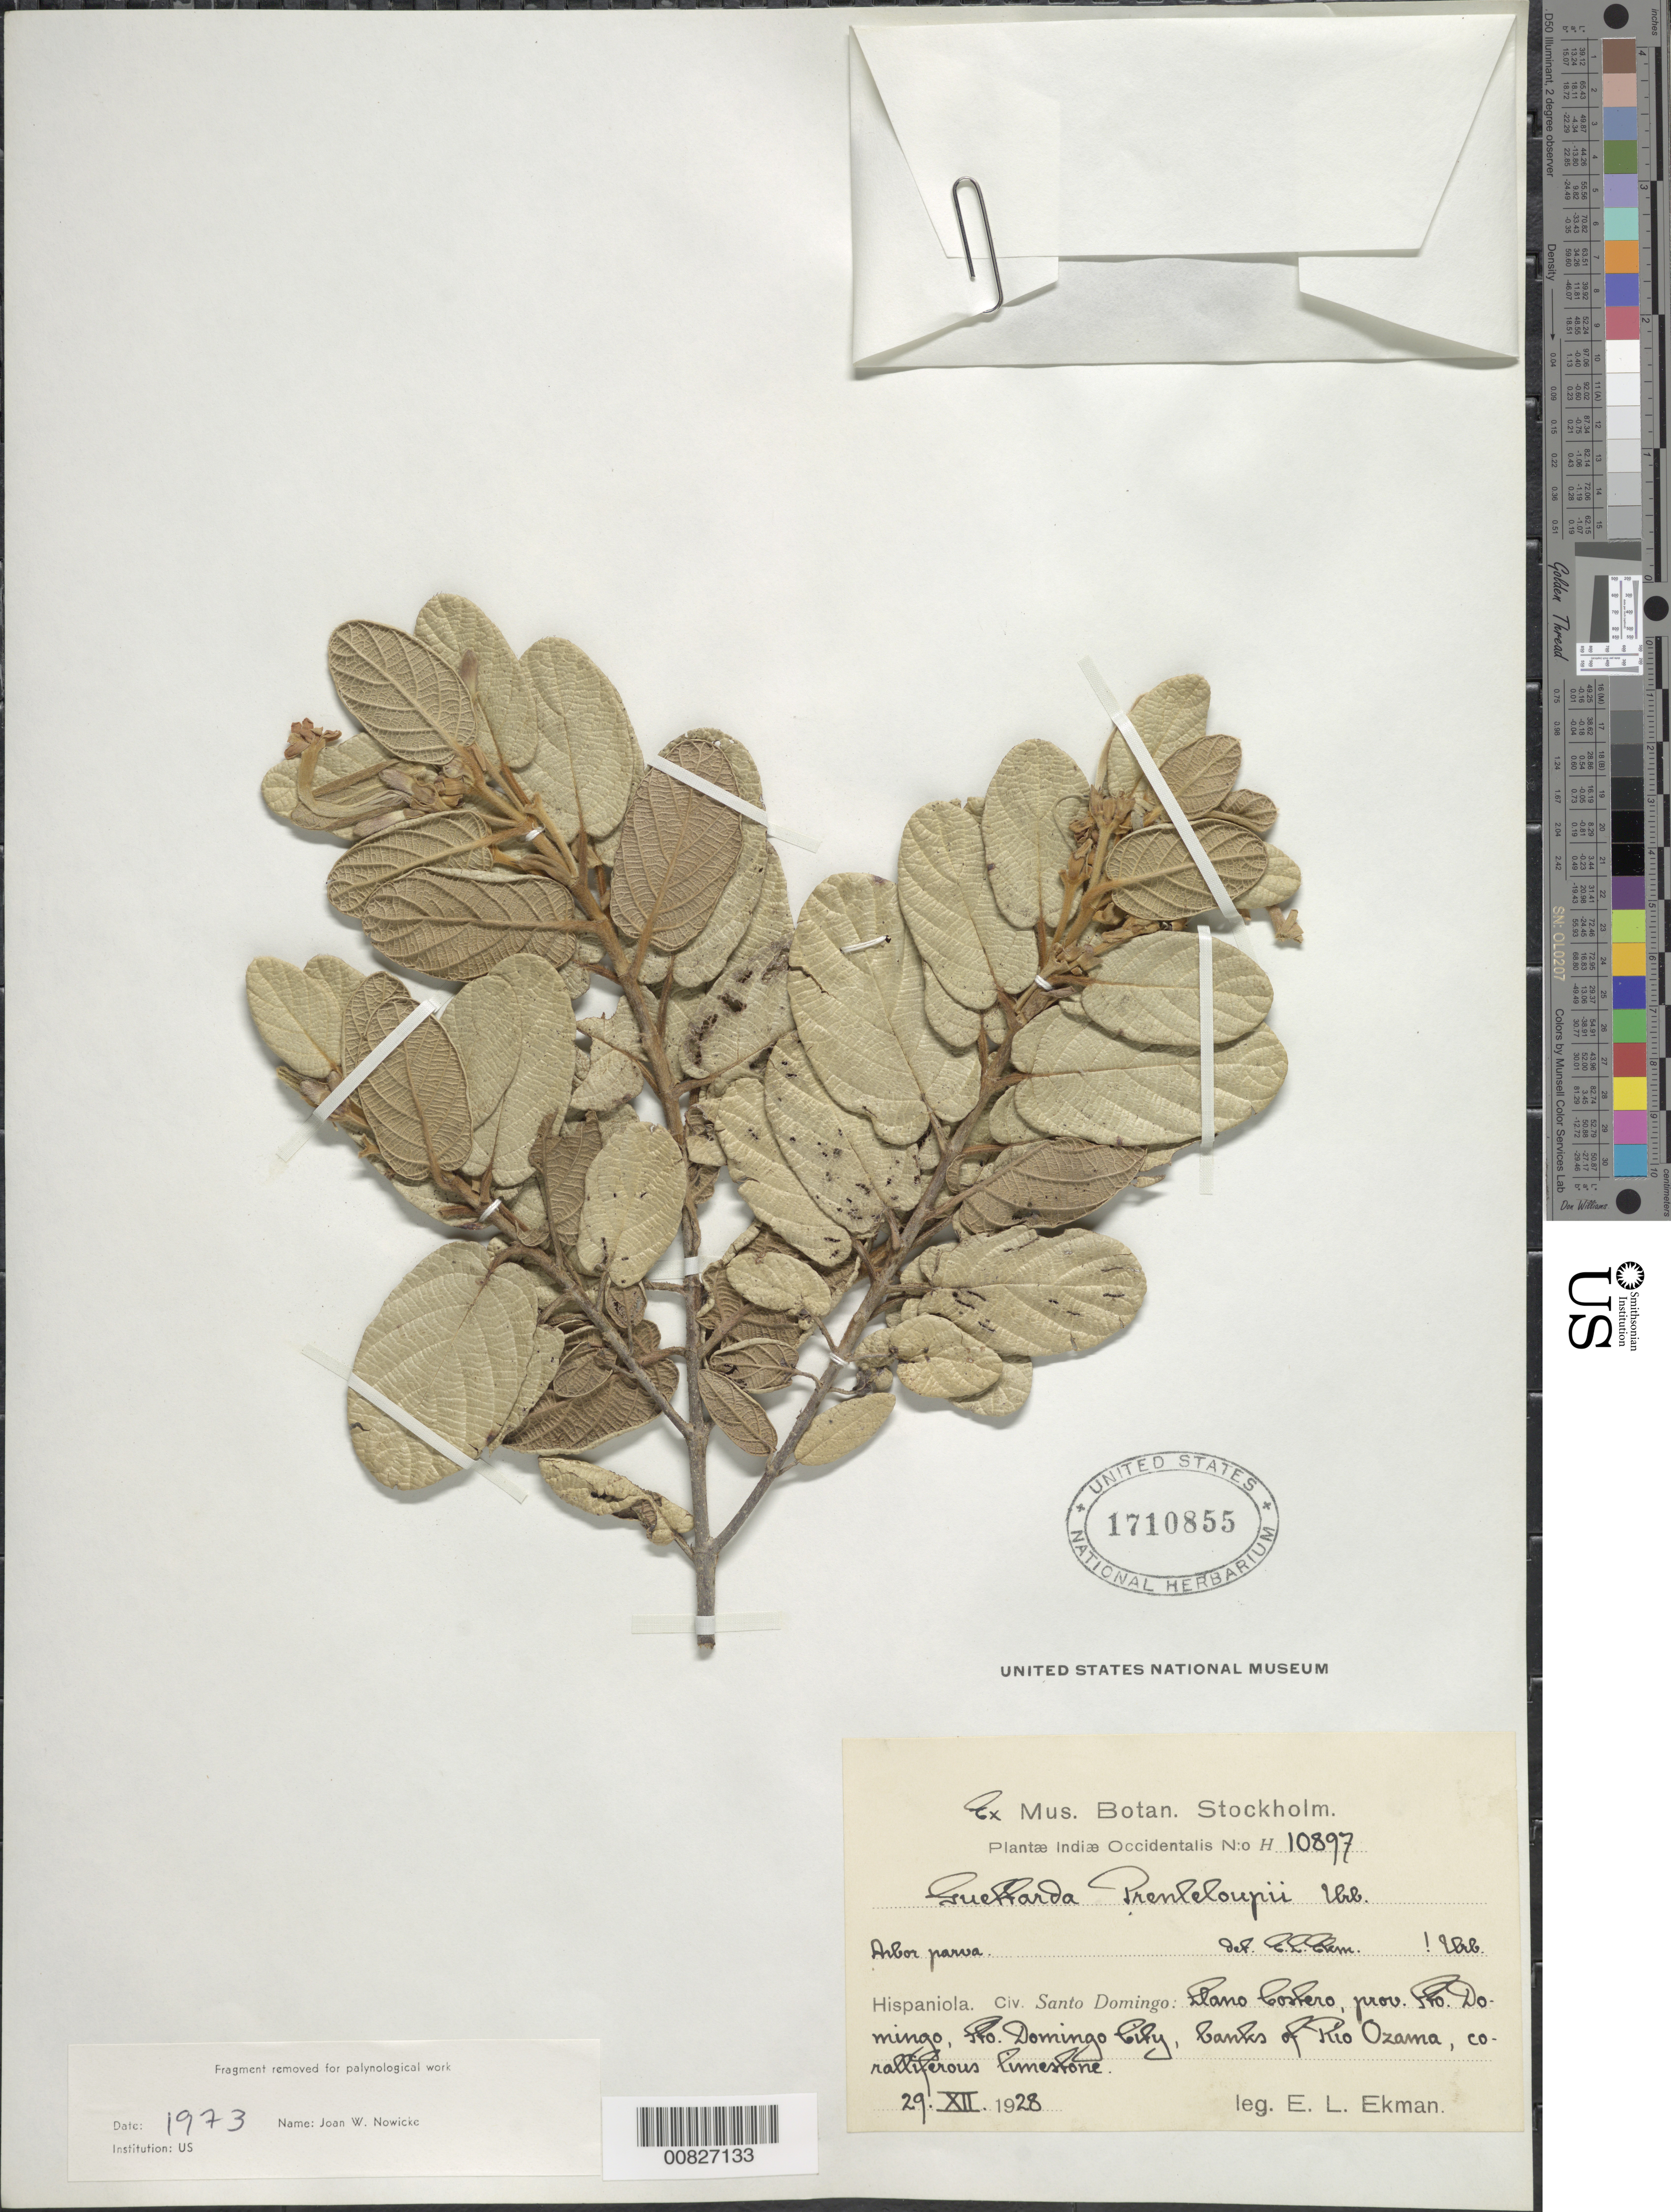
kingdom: Plantae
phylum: Tracheophyta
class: Magnoliopsida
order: Gentianales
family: Rubiaceae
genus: Guettarda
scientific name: Guettarda prenleloupii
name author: Urb.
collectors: E. L. Ekman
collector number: H 10897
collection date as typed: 29 Dec 1928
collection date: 1928-12-29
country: Dominican Republic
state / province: Distrito Nacional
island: Hispaniola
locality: Llano Costero, Santo Domingo City, Río Ozama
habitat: Banks of river on coralliferous limestone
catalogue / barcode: US 1710855